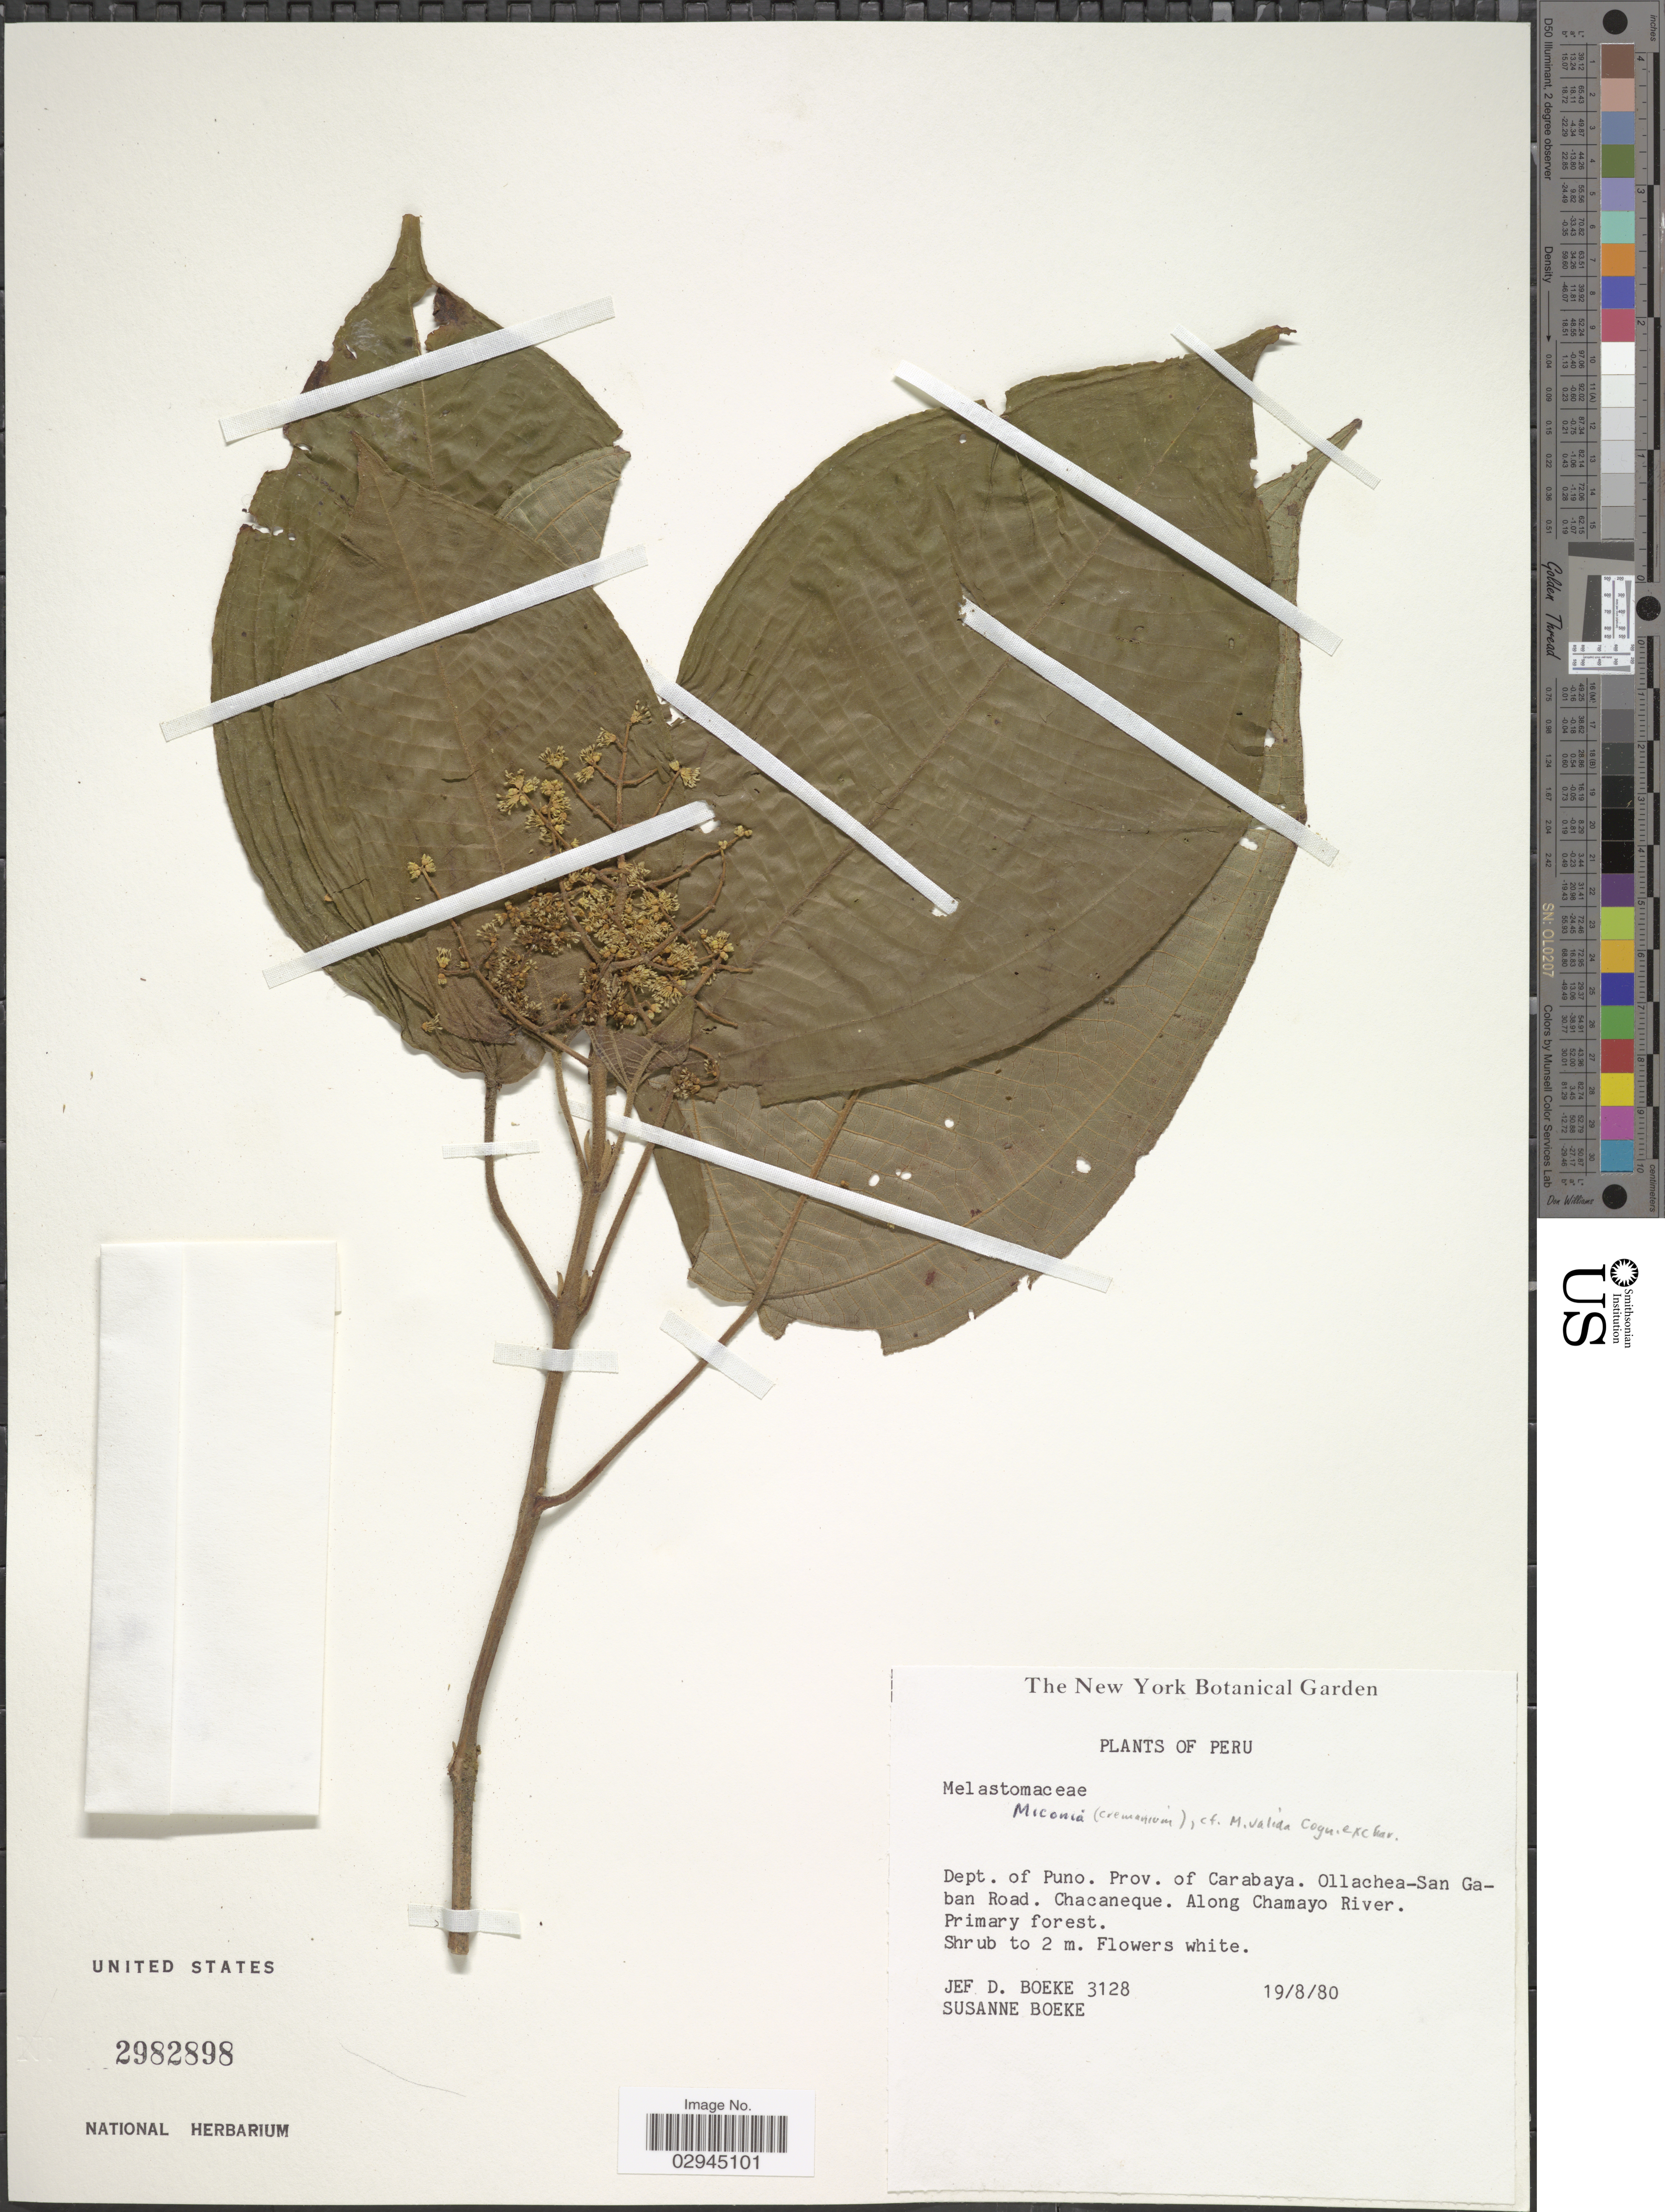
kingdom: Plantae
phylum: Tracheophyta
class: Magnoliopsida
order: Myrtales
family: Melastomataceae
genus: Miconia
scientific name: Miconia sp.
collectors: J. Boeke & S. Boeke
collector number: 3128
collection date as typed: Transcribed d/m/y: 19/8/80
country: Peru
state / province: Puno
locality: Dept. of Puno. Prov. of Carabaya. Ollachea-San Gaban Road. Chacaneque. Along Chamayo River.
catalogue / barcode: US 2982898